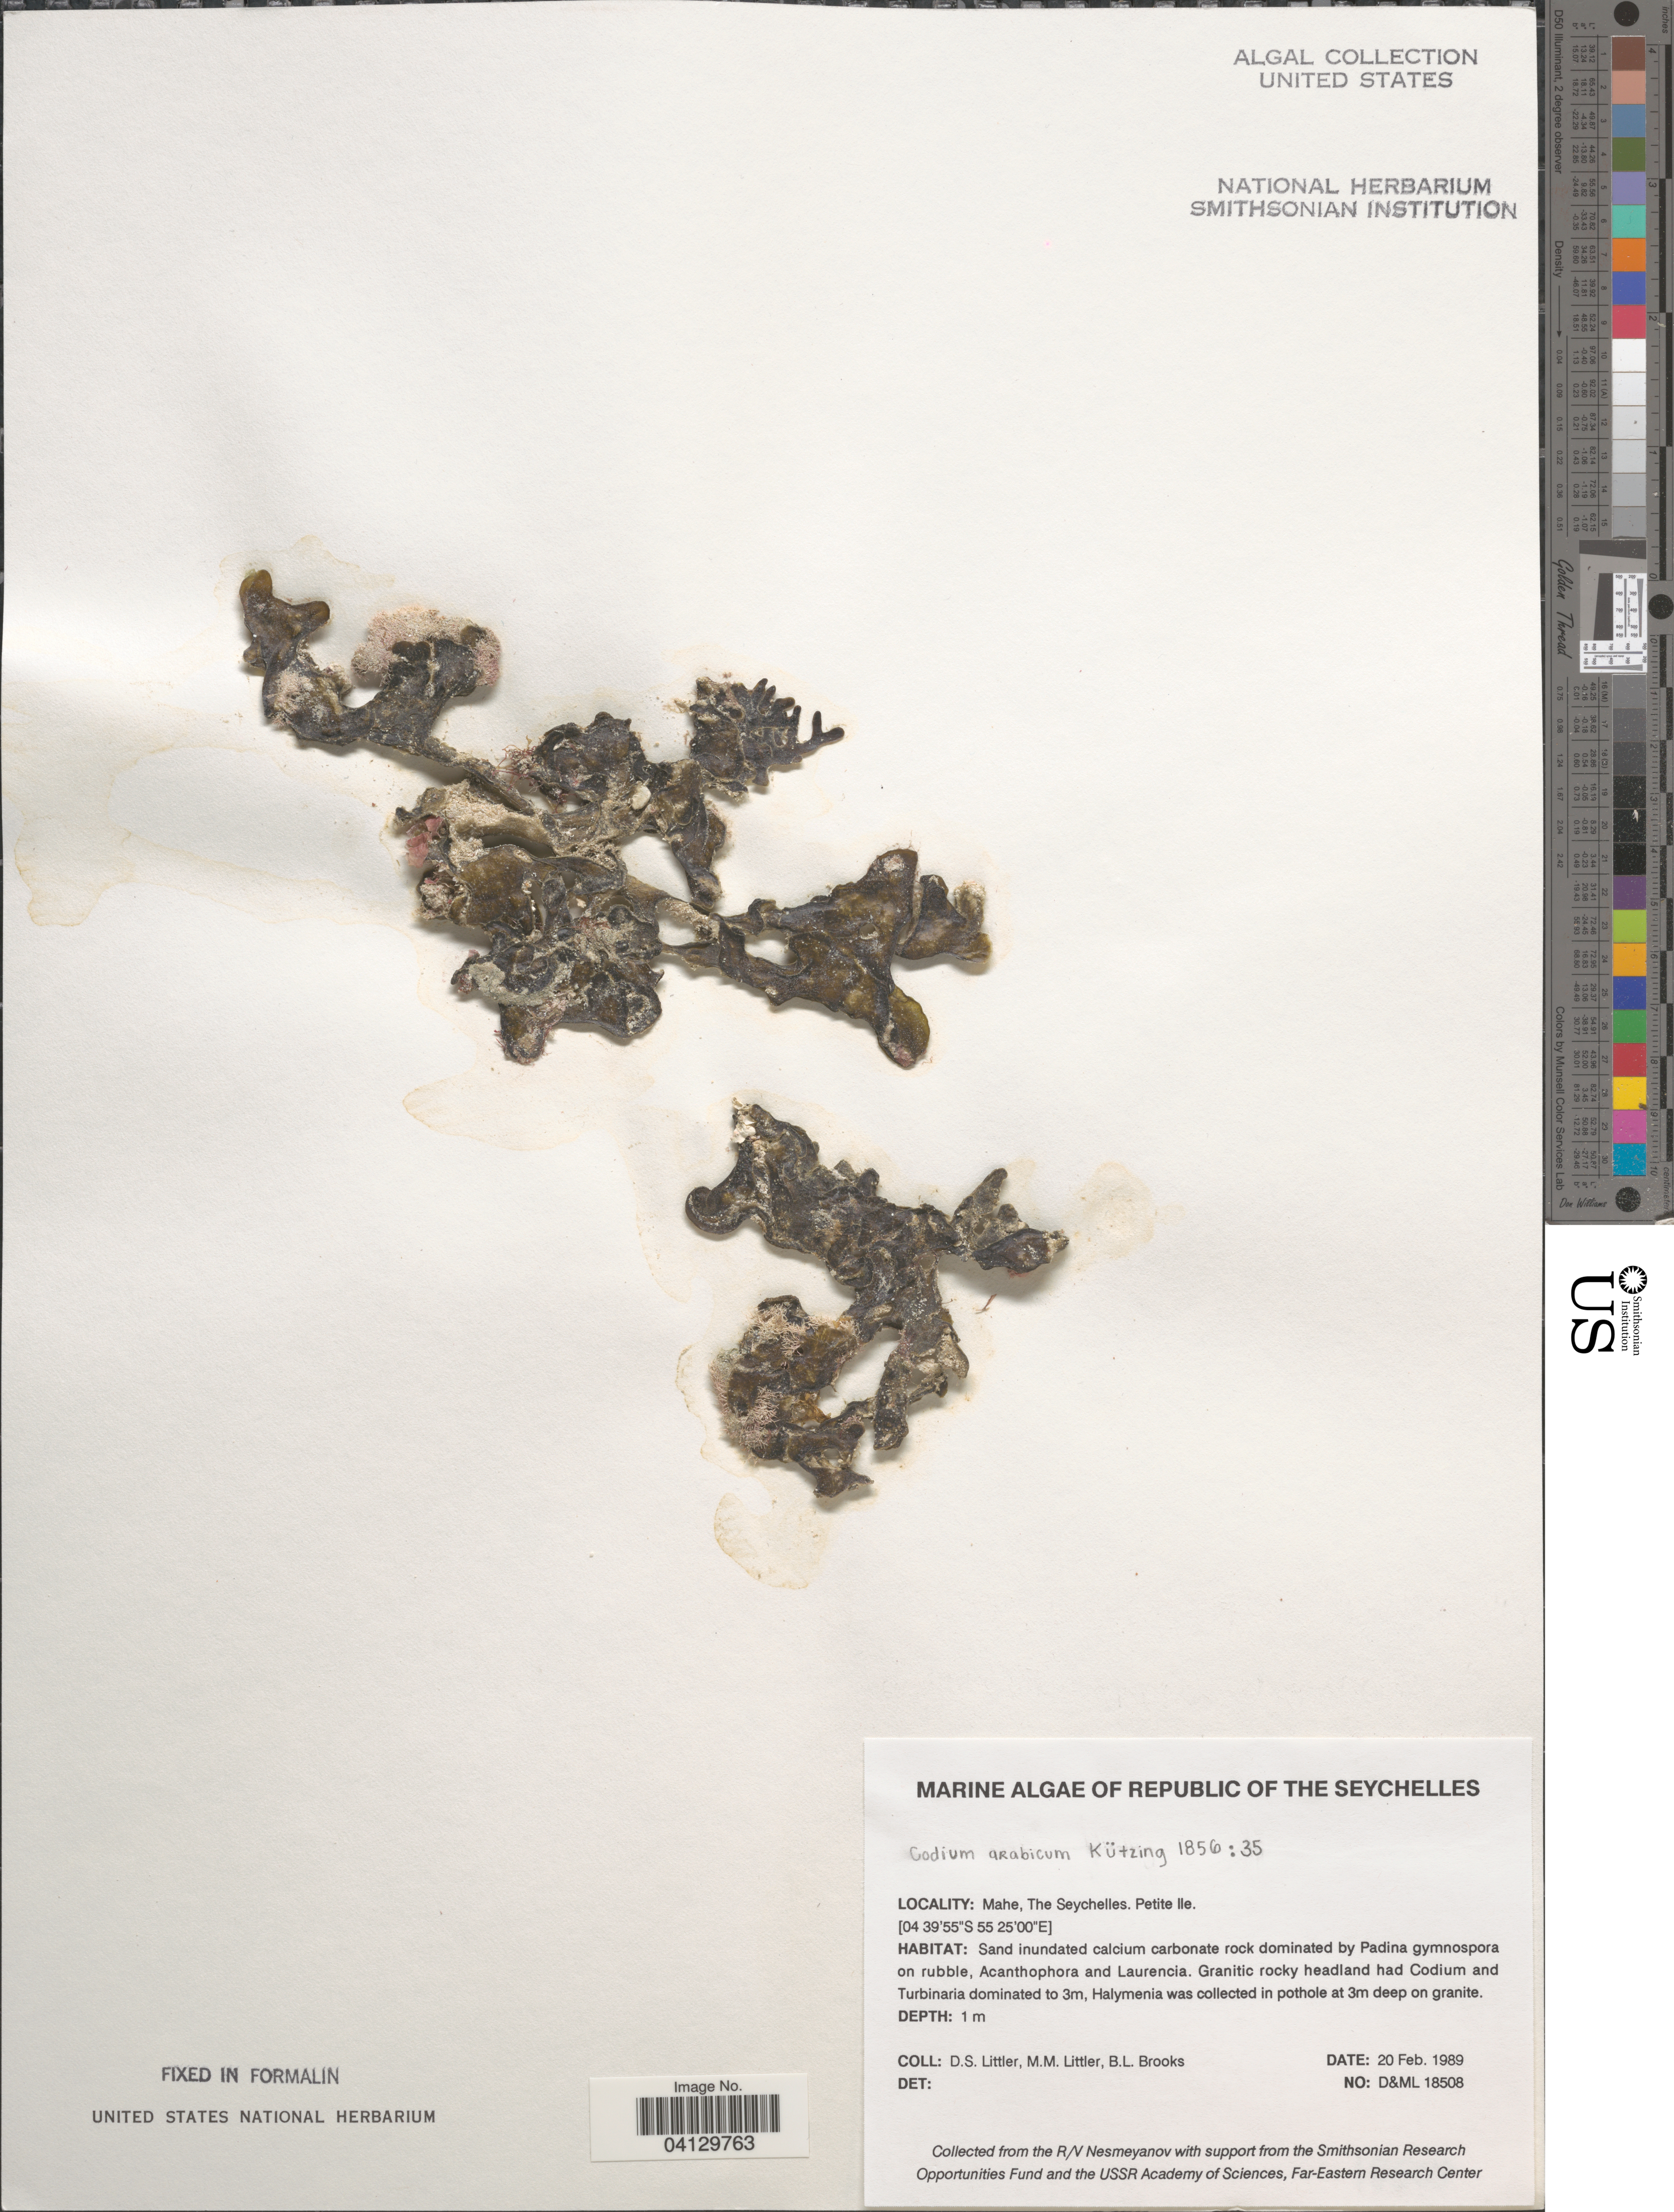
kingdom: Plantae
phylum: Chlorophyta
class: Ulvophyceae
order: Bryopsidales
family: Codiaceae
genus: Codium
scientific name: Codium arabicum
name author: Kütz.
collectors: D. S. Littler & B. Brooks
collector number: D&ML18508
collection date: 1989-02-20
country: Seychelles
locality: Mahe, Petite Ile.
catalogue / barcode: US 329083